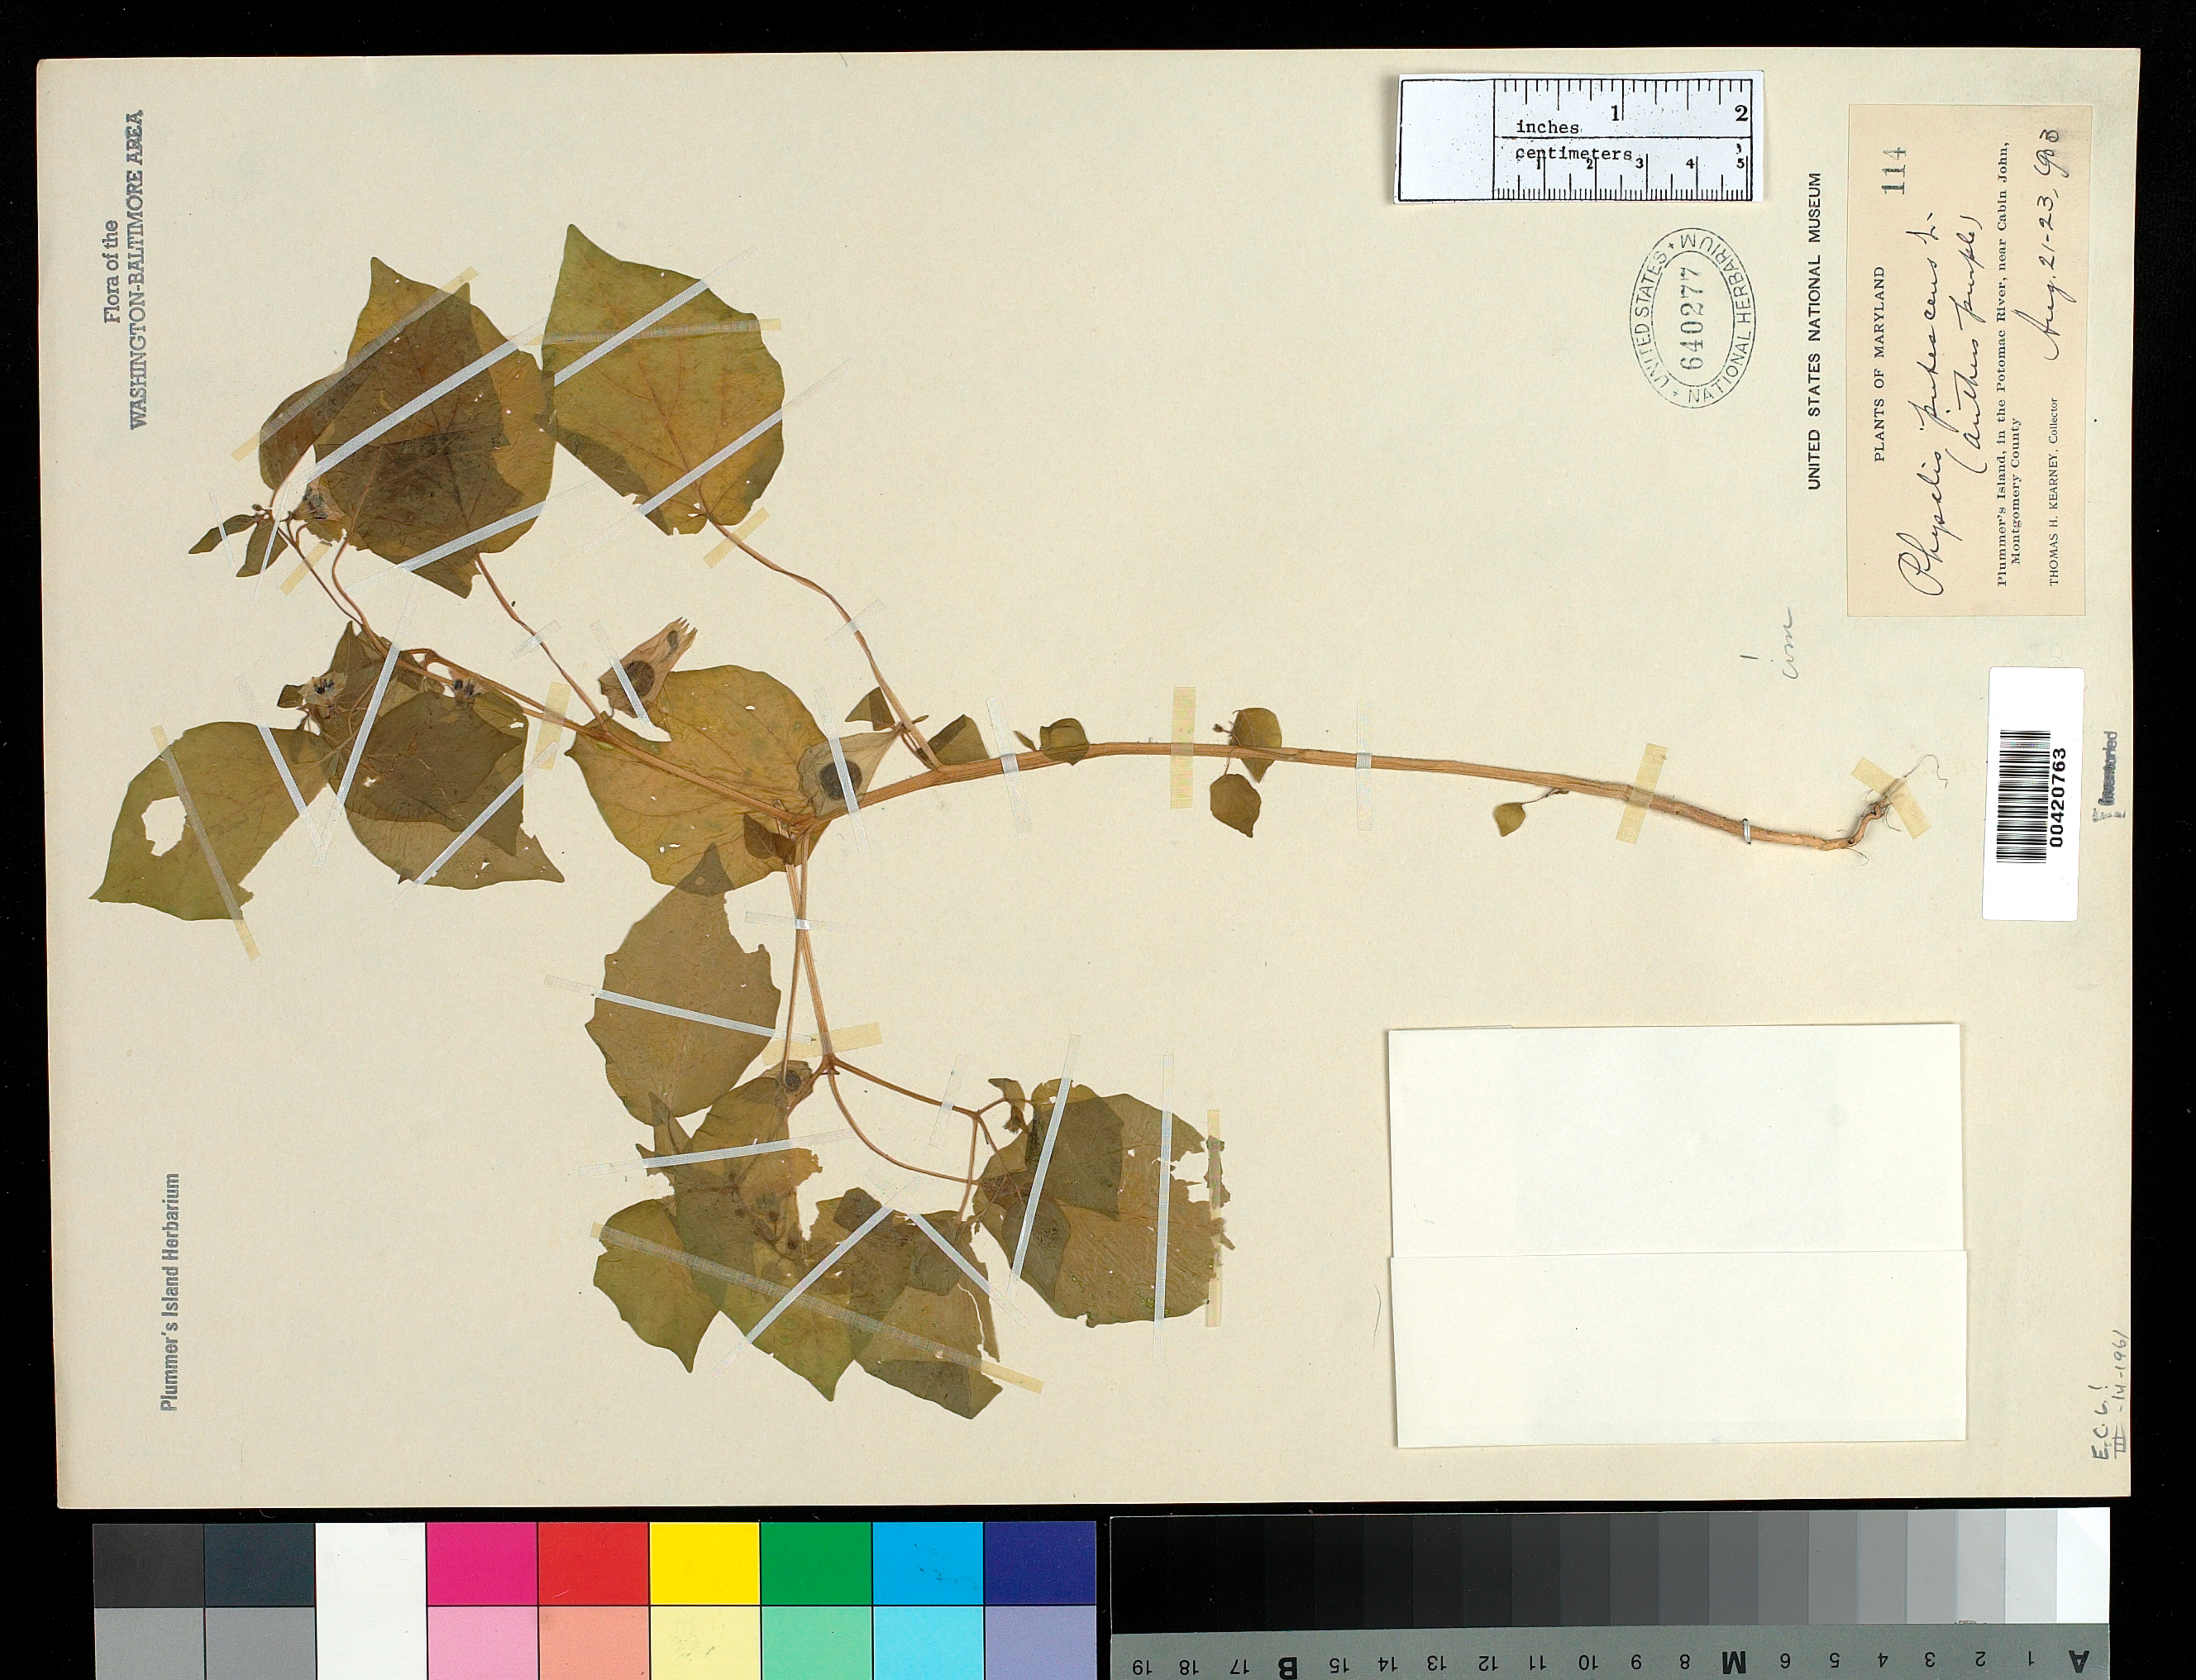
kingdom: Plantae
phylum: Tracheophyta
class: Magnoliopsida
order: Solanales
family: Solanaceae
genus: Physalis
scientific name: Physalis pubescens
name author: L.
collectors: T. H. Kearney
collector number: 114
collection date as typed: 21 Aug 1903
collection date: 1903-08-21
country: United States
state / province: Maryland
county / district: Montgomery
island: Plummers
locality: Plummer's Island C. & O. Canal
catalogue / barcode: US 640277